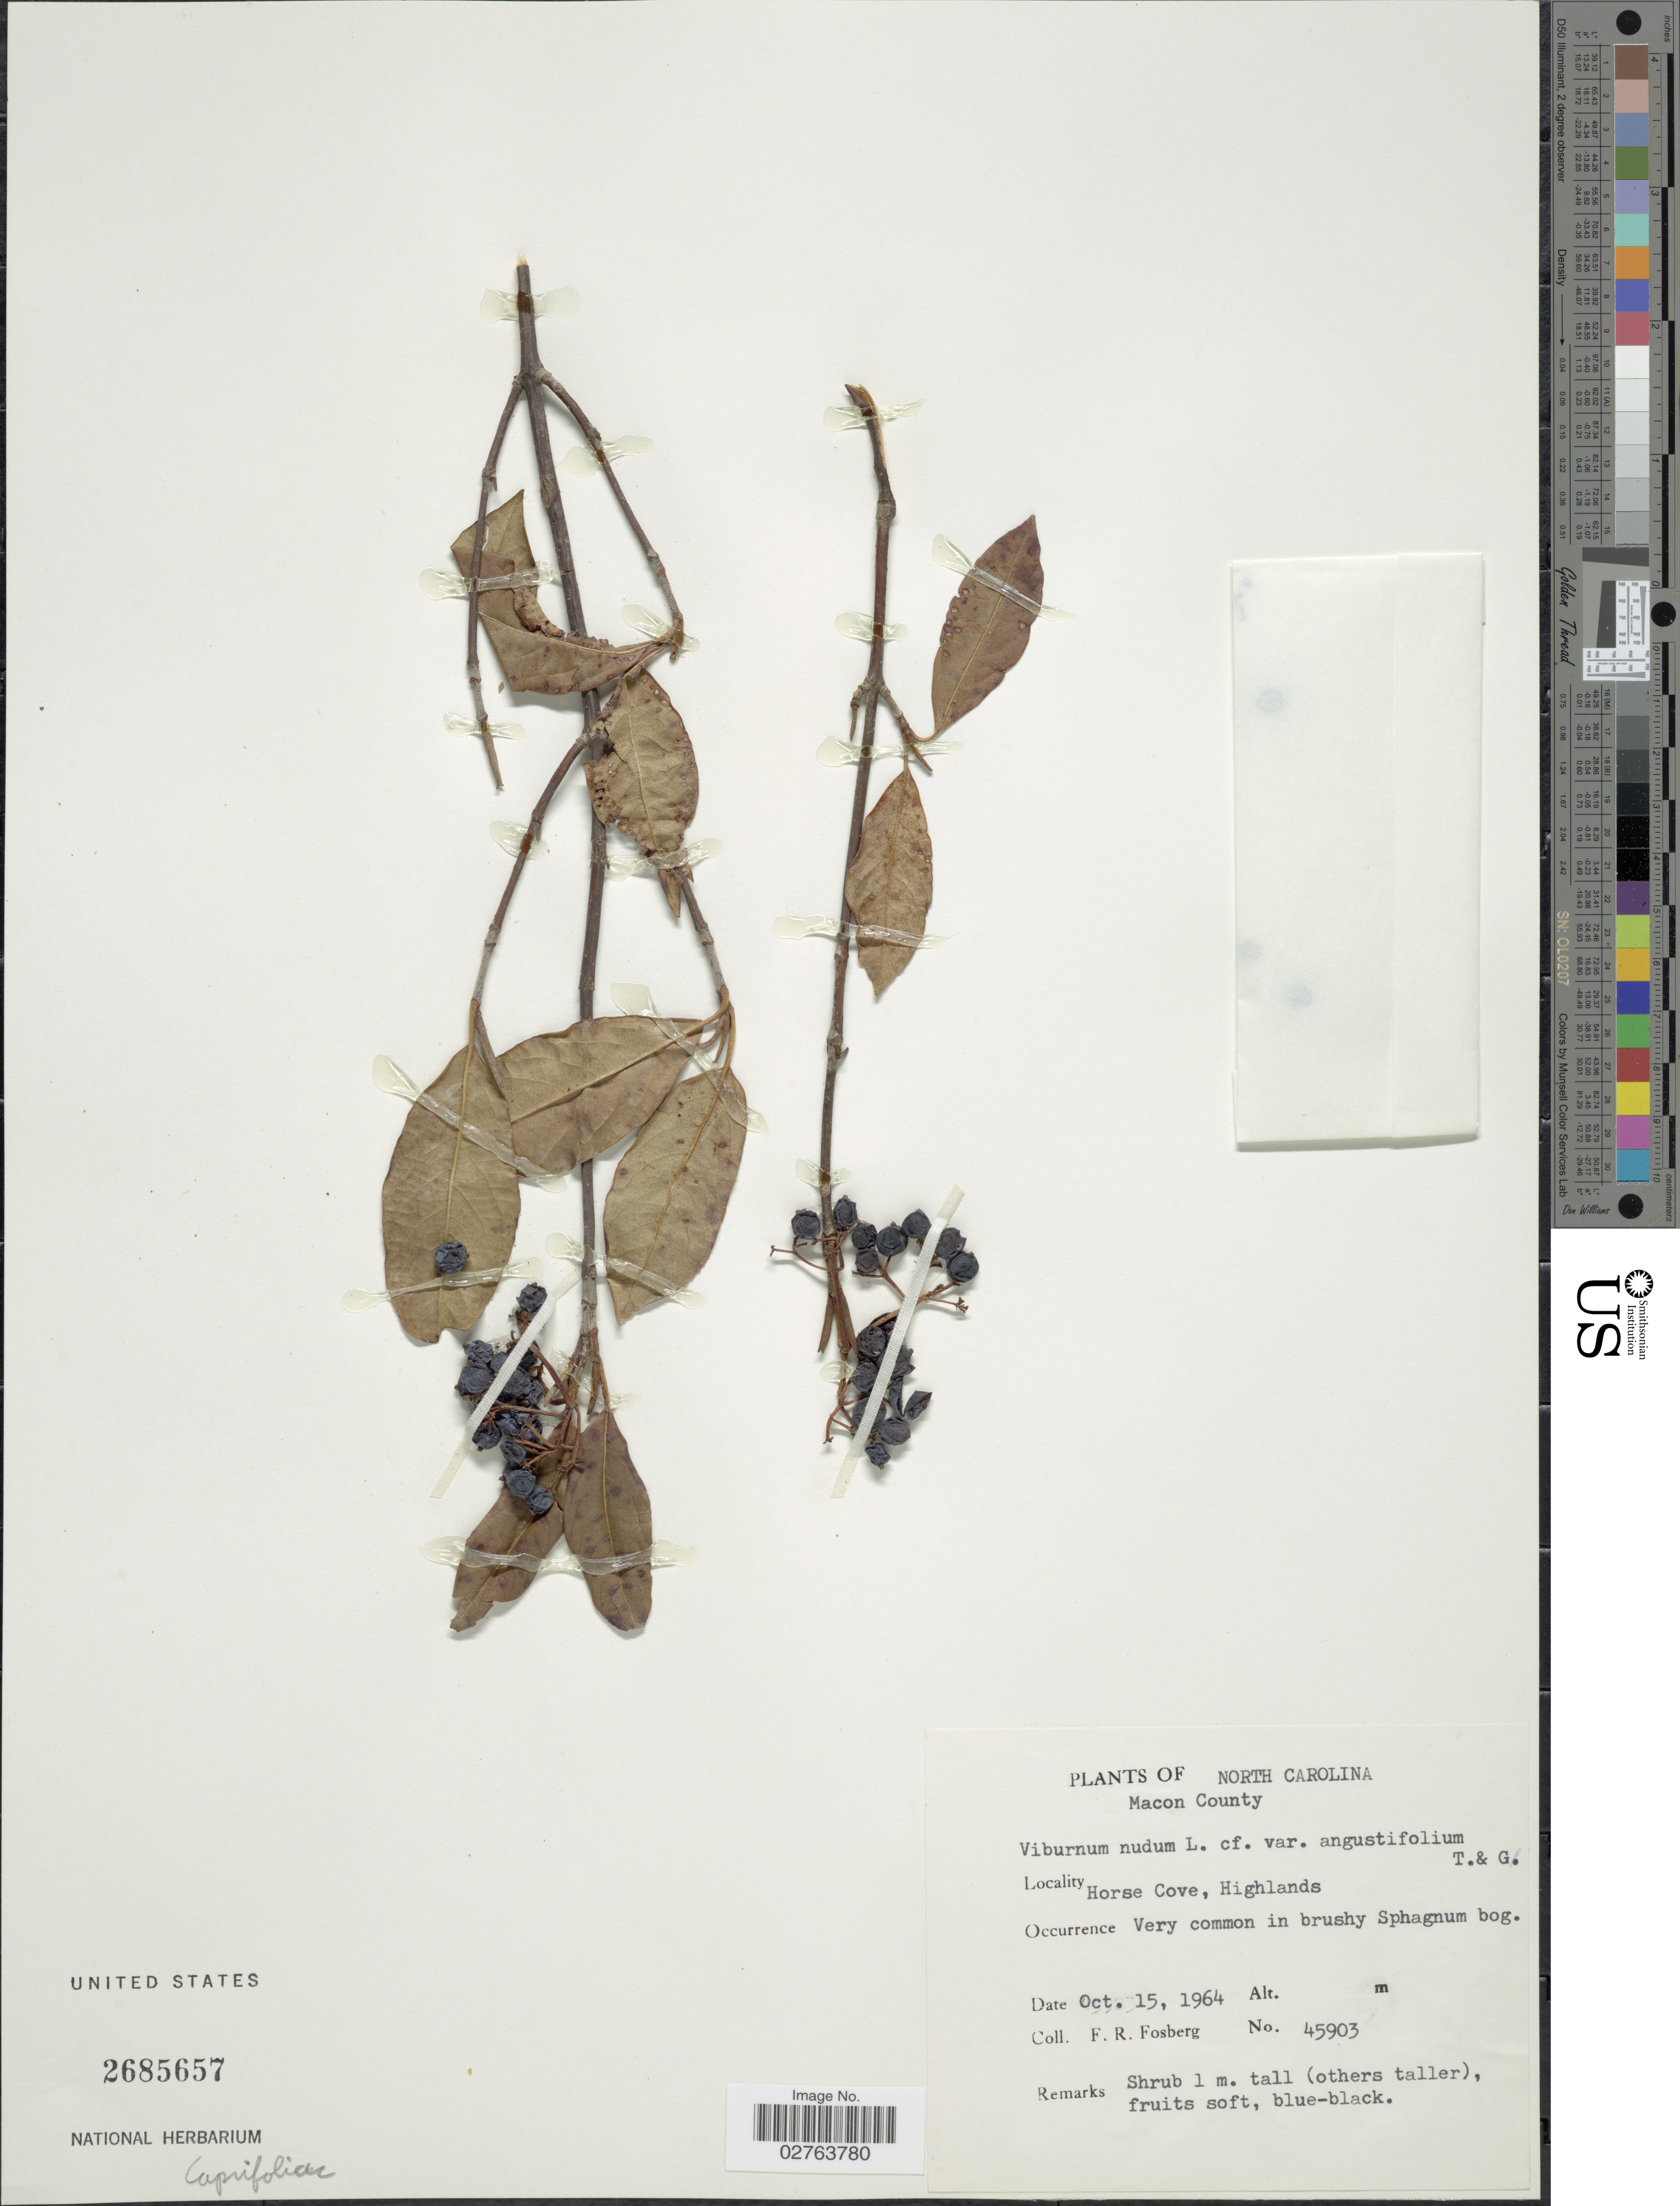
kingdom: Plantae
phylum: Tracheophyta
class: Magnoliopsida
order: Dipsacales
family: Viburnaceae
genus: Viburnum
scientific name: Viburnum nudum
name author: L.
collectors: F. R. Fosberg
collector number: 45903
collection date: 1964-10-15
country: United States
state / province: North Carolina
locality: Macon County. Horse Cove, Highlands.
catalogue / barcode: US 2685657